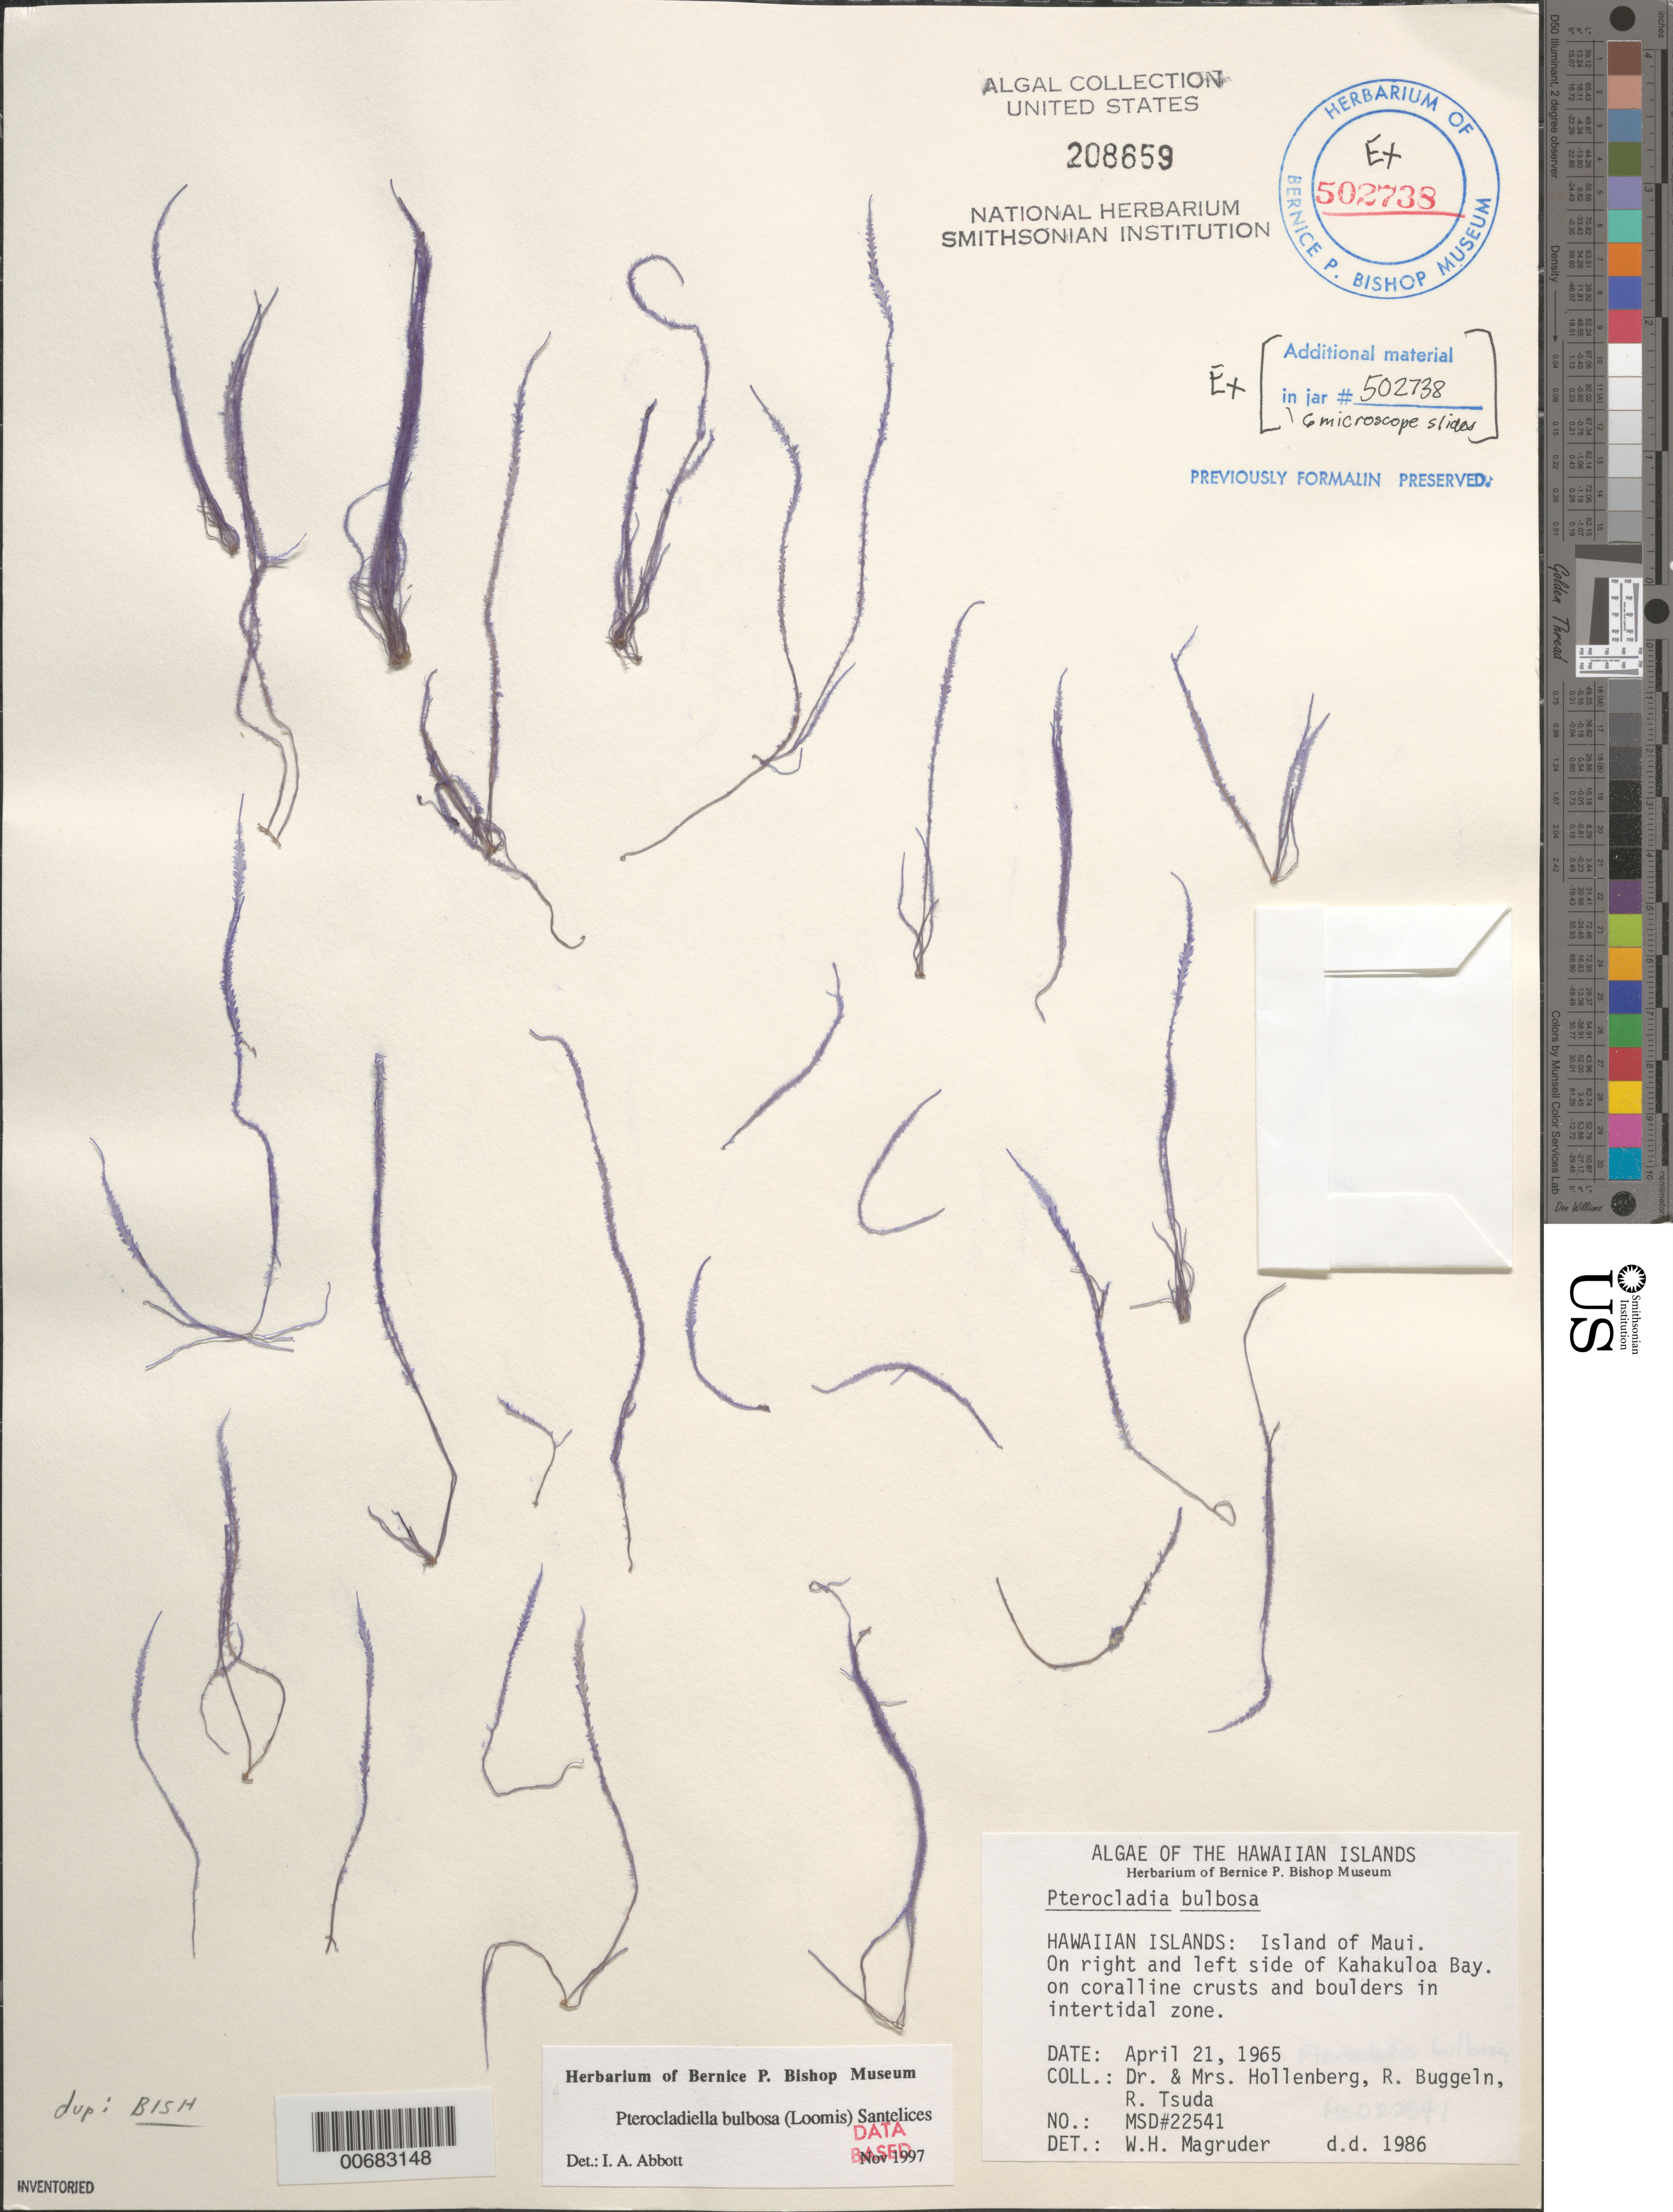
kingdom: Plantae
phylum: Rhodophyta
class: Florideophyceae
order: Gelidiales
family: Pterocladiaceae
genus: Pterocladiella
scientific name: Pterocladiella bulbosa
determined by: Abbott, Isabella A.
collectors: G. Hollenberg, M. Hollenberg, R. Buggeln & R. Tsuda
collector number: MSD 22541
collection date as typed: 21 Apr 1965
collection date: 1965-04-21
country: United States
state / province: Hawaii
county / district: Maui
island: Maui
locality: Kahakuloa Bay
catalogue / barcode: US 208659